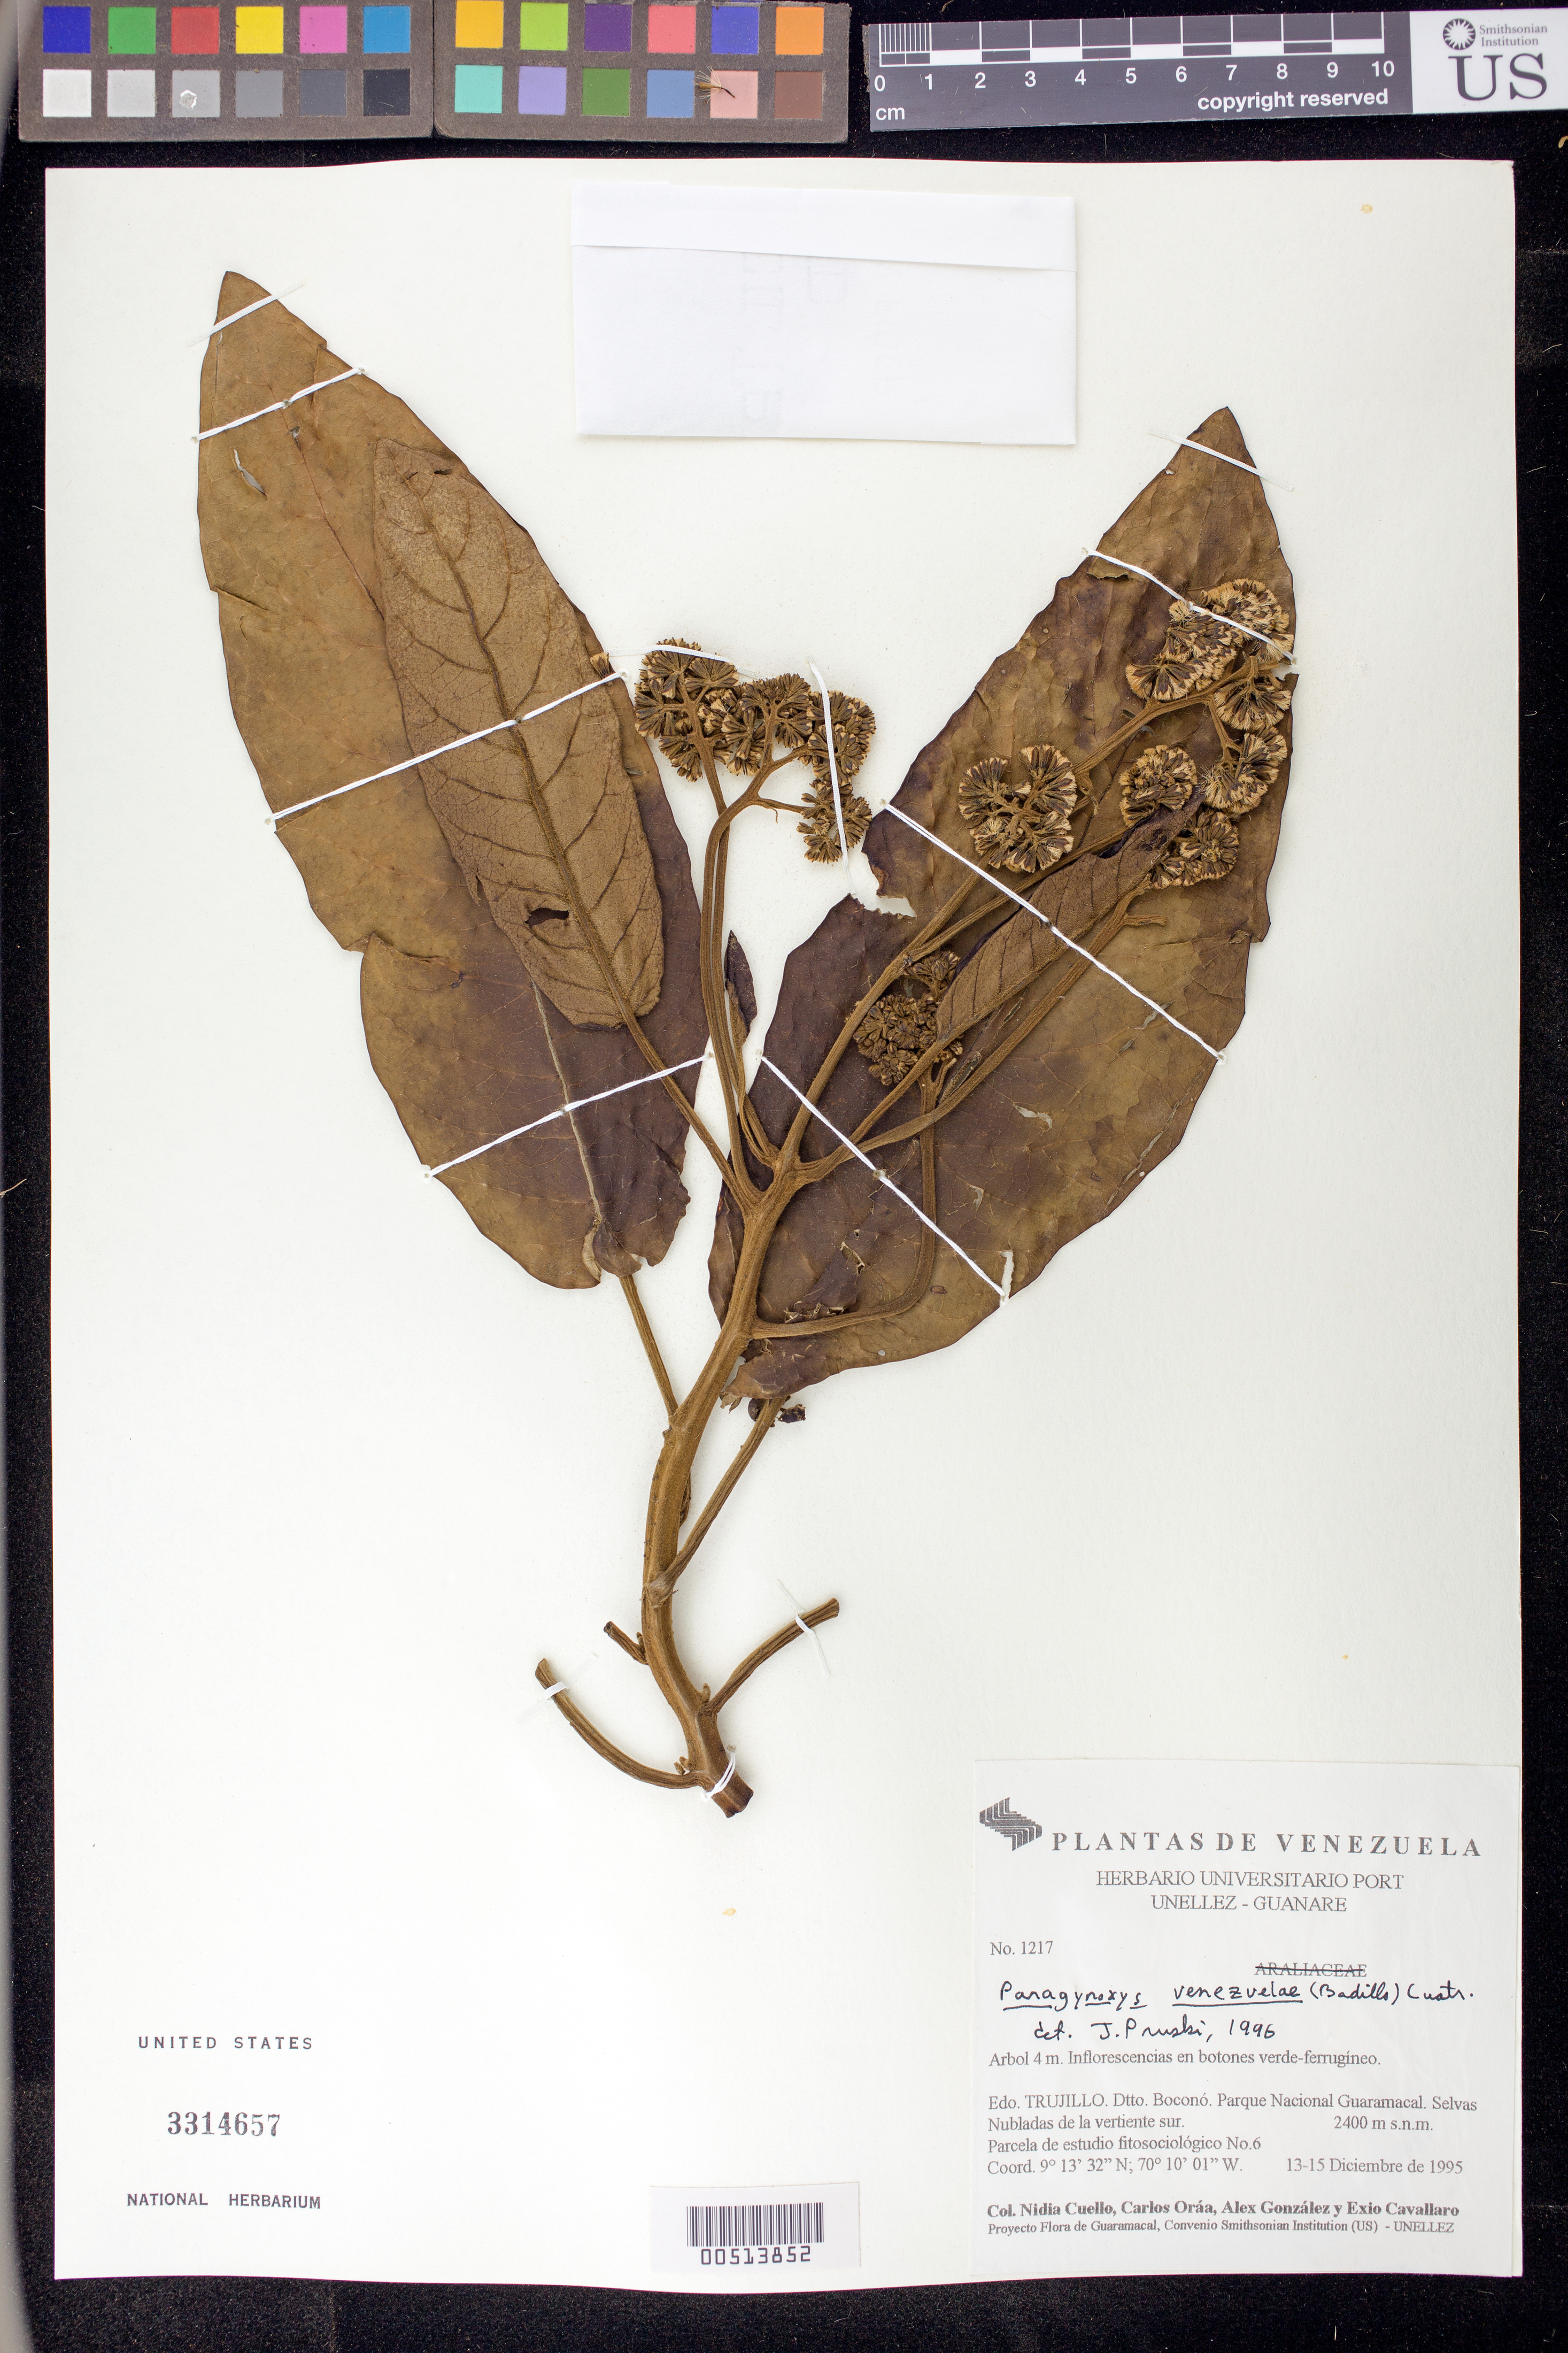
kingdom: Plantae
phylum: Tracheophyta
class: Magnoliopsida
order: Asterales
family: Asteraceae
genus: Paragynoxys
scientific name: Paragynoxys venezuelae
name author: (V.M. Badillo) Cuatrec.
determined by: Pruski, J. F.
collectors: N. L. Cuello, C. Oráa, A. Gonzáles & E. Cavallaro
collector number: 1217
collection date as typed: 13 Dec 1995 to 15 Dec 1995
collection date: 1995-12-13/1995-12-15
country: Venezuela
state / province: Trujillo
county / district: Boconó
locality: Parque Nacional Guaramacal, vertiente S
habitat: Selvas Nubladas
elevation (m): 2400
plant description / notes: MO, MY, PORT, US, VEN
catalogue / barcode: US 3314657